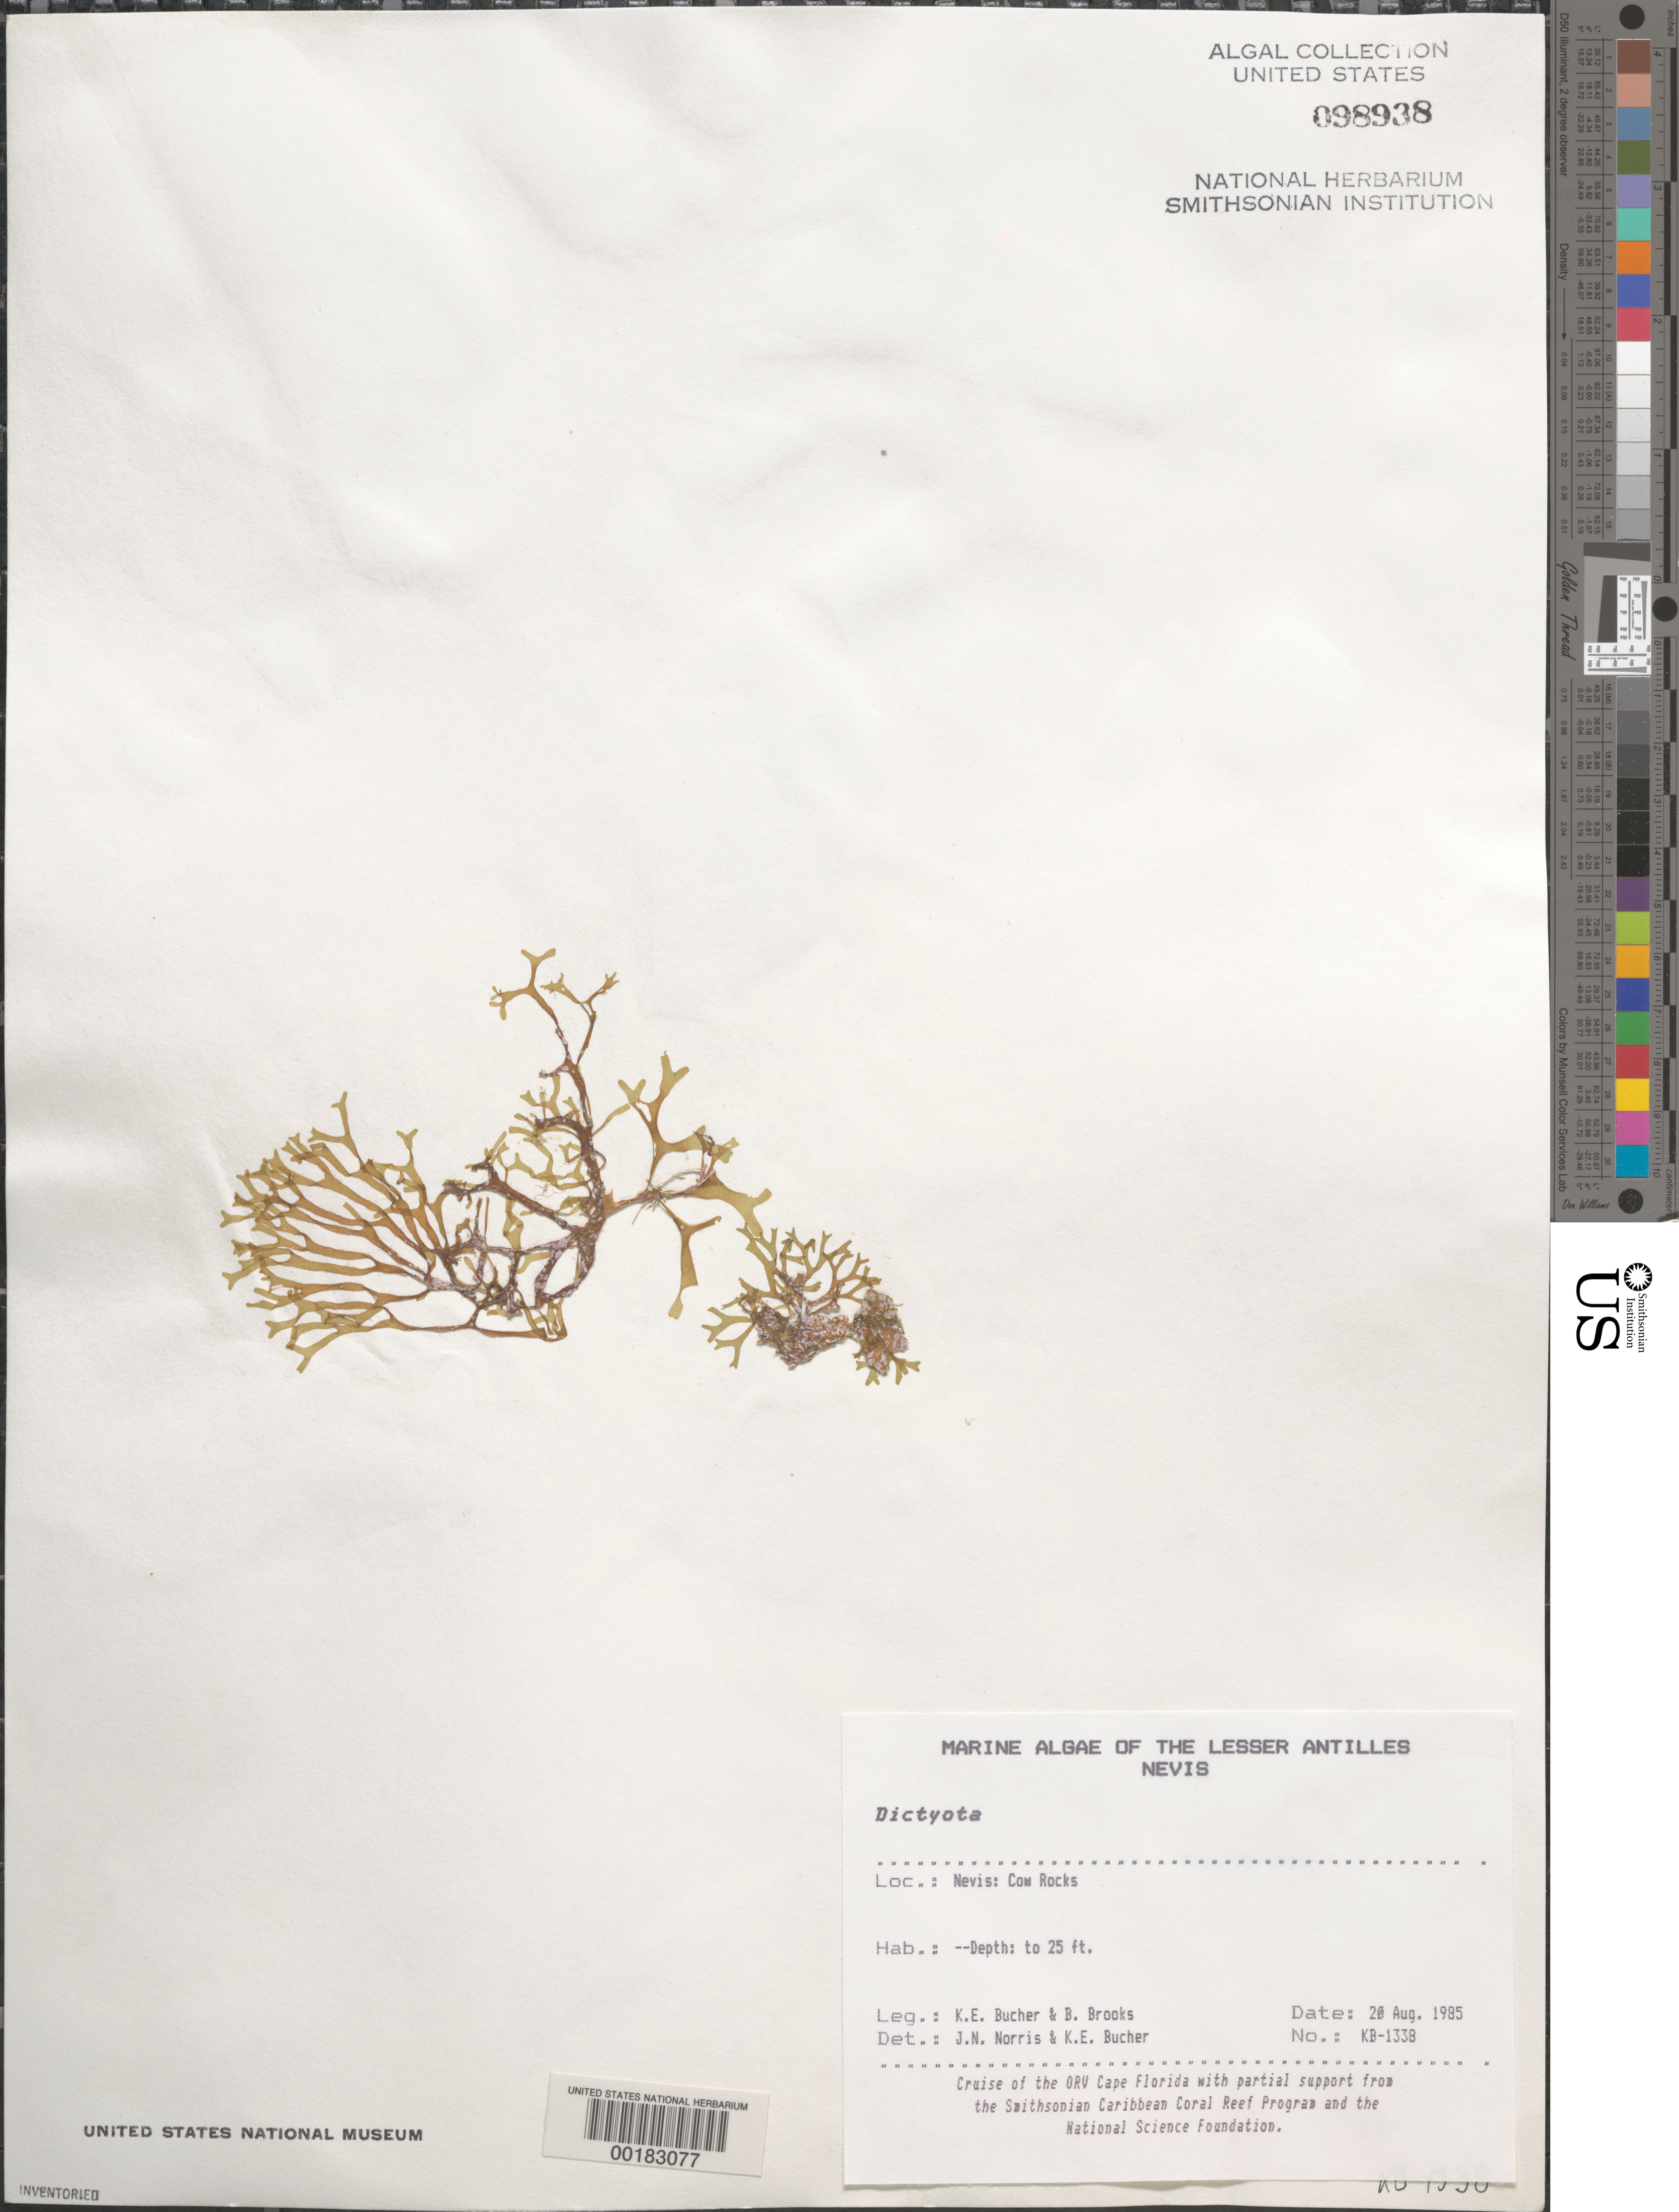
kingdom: Chromista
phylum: Ochrophyta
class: Phaeophyceae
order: Dictyotales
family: Dictyotaceae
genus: Dictyota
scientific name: Dictyota sp.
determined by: Norris, J. N.; Bucher, K. E.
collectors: K. E. Bucher & B. Brooks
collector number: Kb-1338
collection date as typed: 20 Aug 1985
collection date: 1985-08-20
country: St. Christopher-Nevis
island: Nevis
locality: Cow Rocks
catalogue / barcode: US 98938